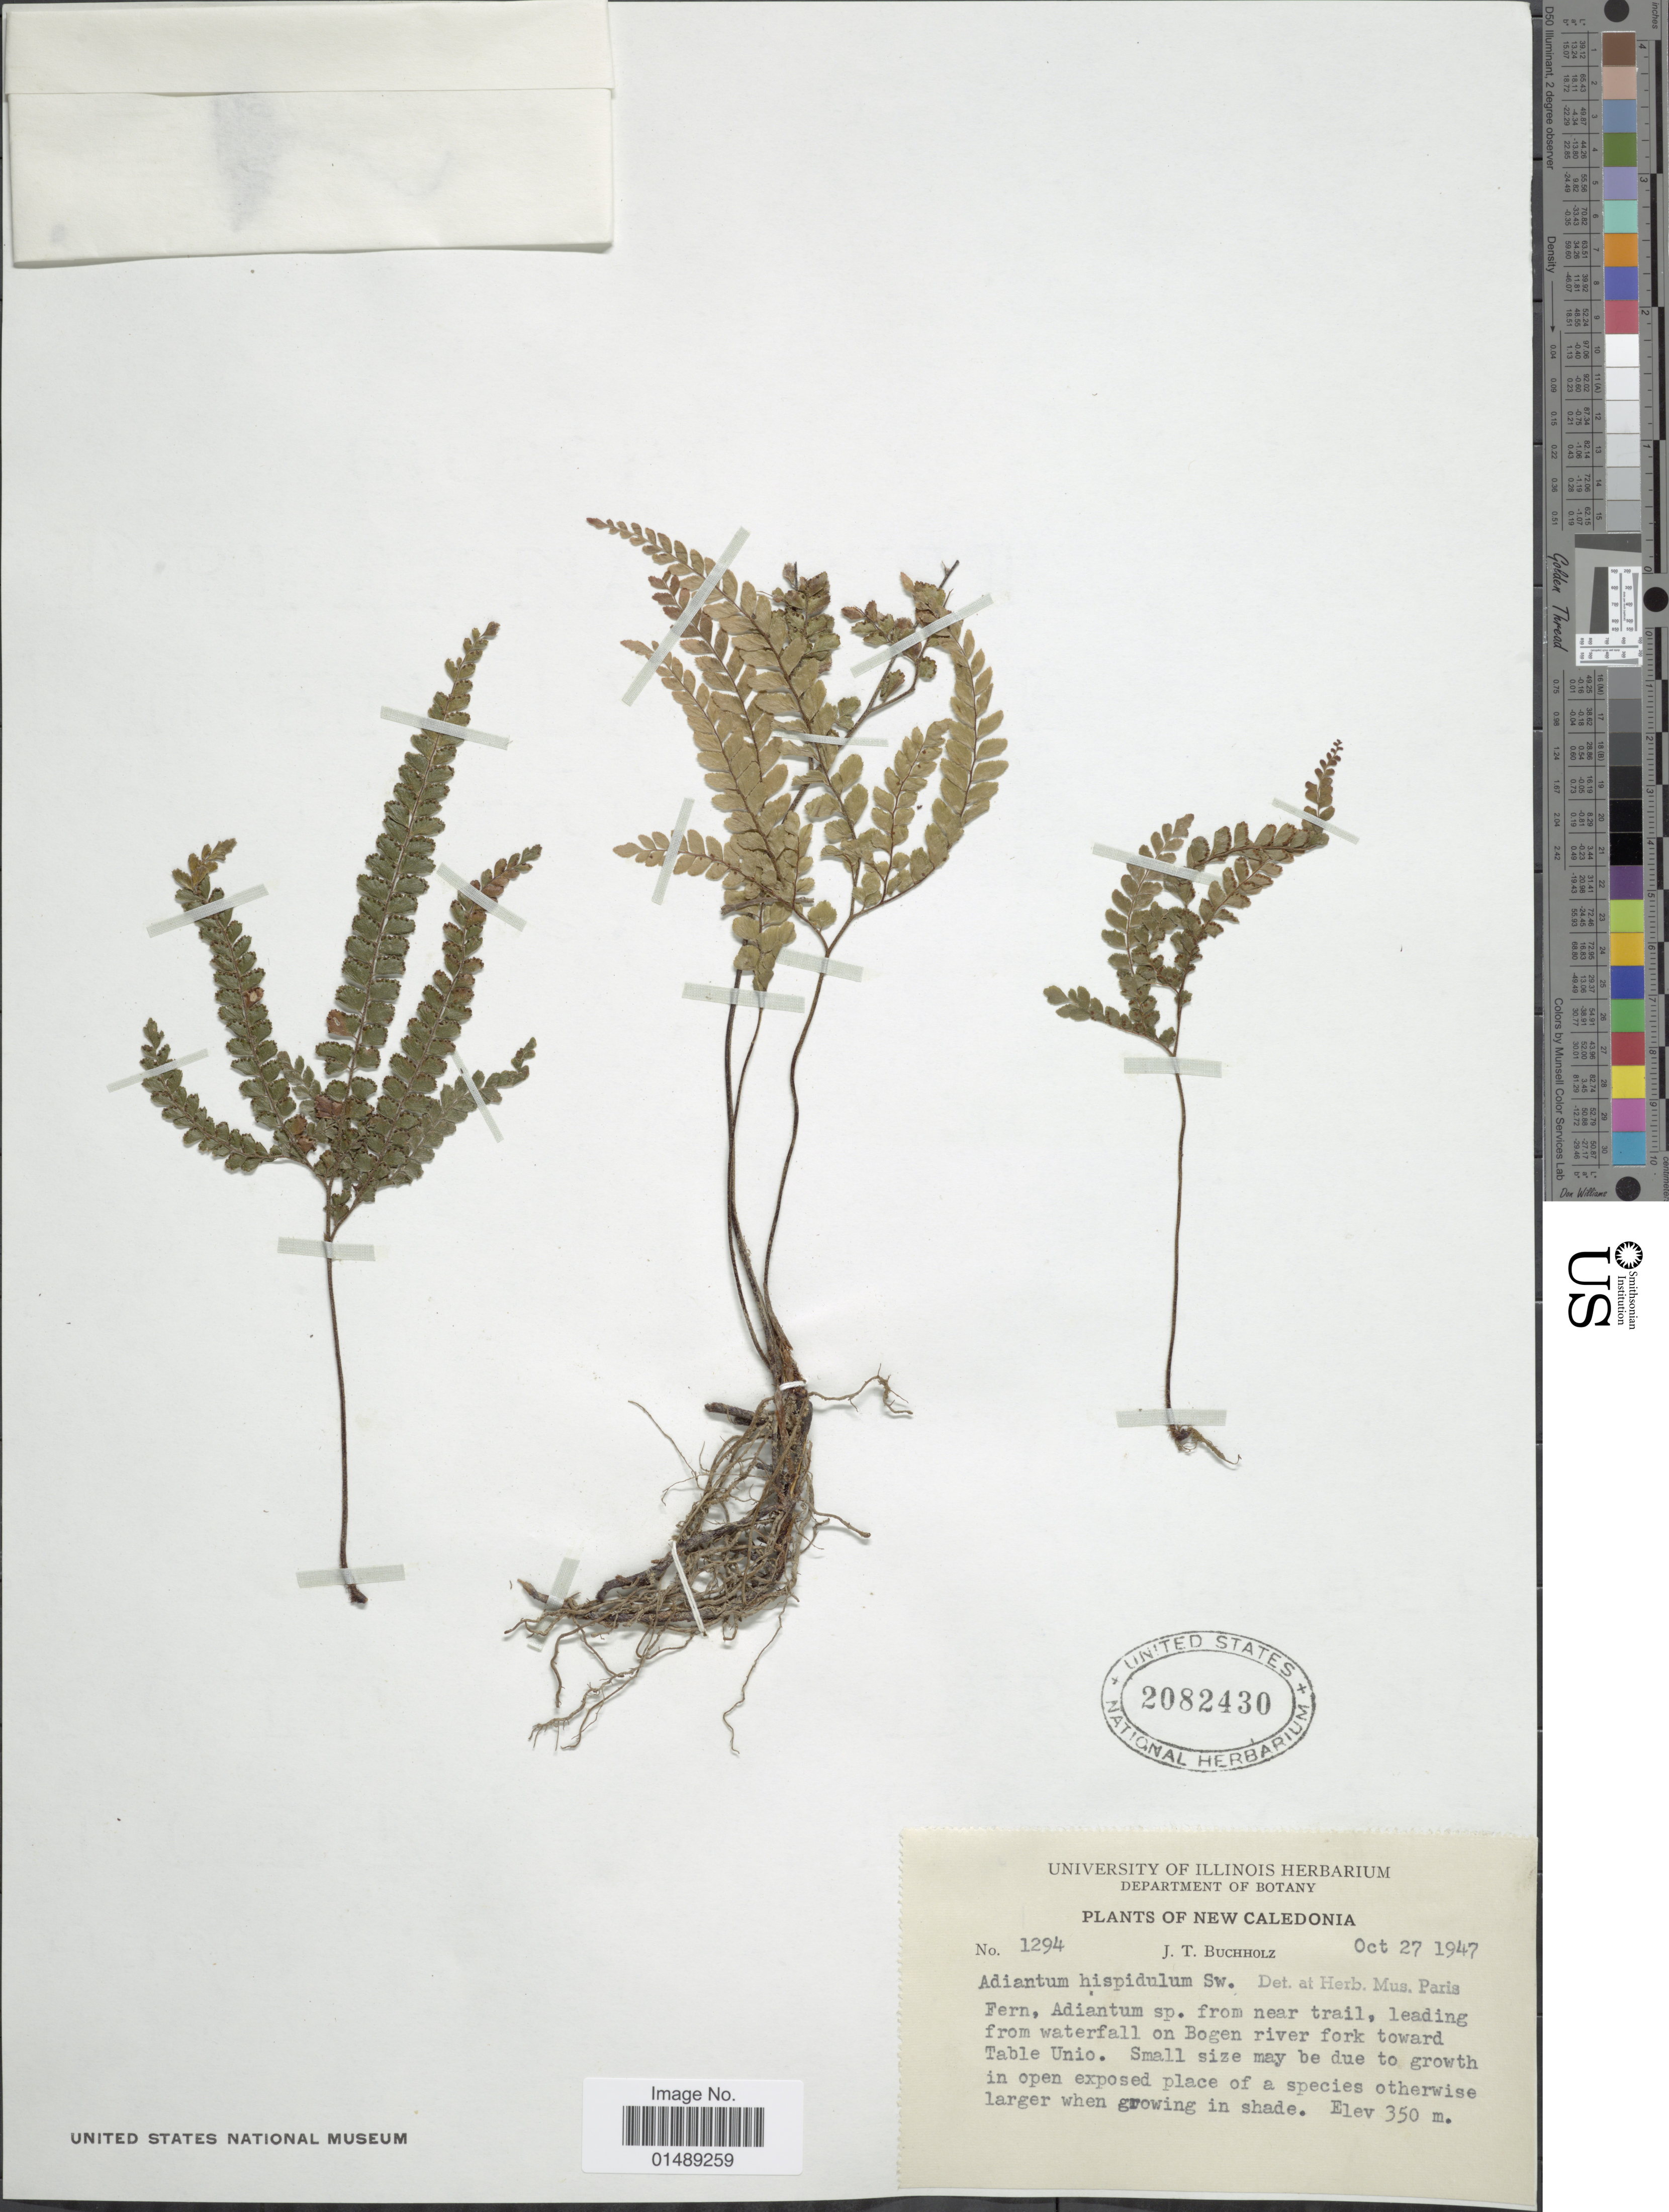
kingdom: Plantae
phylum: Tracheophyta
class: Polypodiopsida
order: Polypodiales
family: Pteridaceae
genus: Adiantum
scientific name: Adiantum hispidulum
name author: Sw.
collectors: J. T. Buchholz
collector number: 1294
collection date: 1947-10-27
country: New Caledonia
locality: Plants of New Caledonia, from near trail, leading from waterfall on Bogen River toward Table Unio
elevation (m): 350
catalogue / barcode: US 2082430